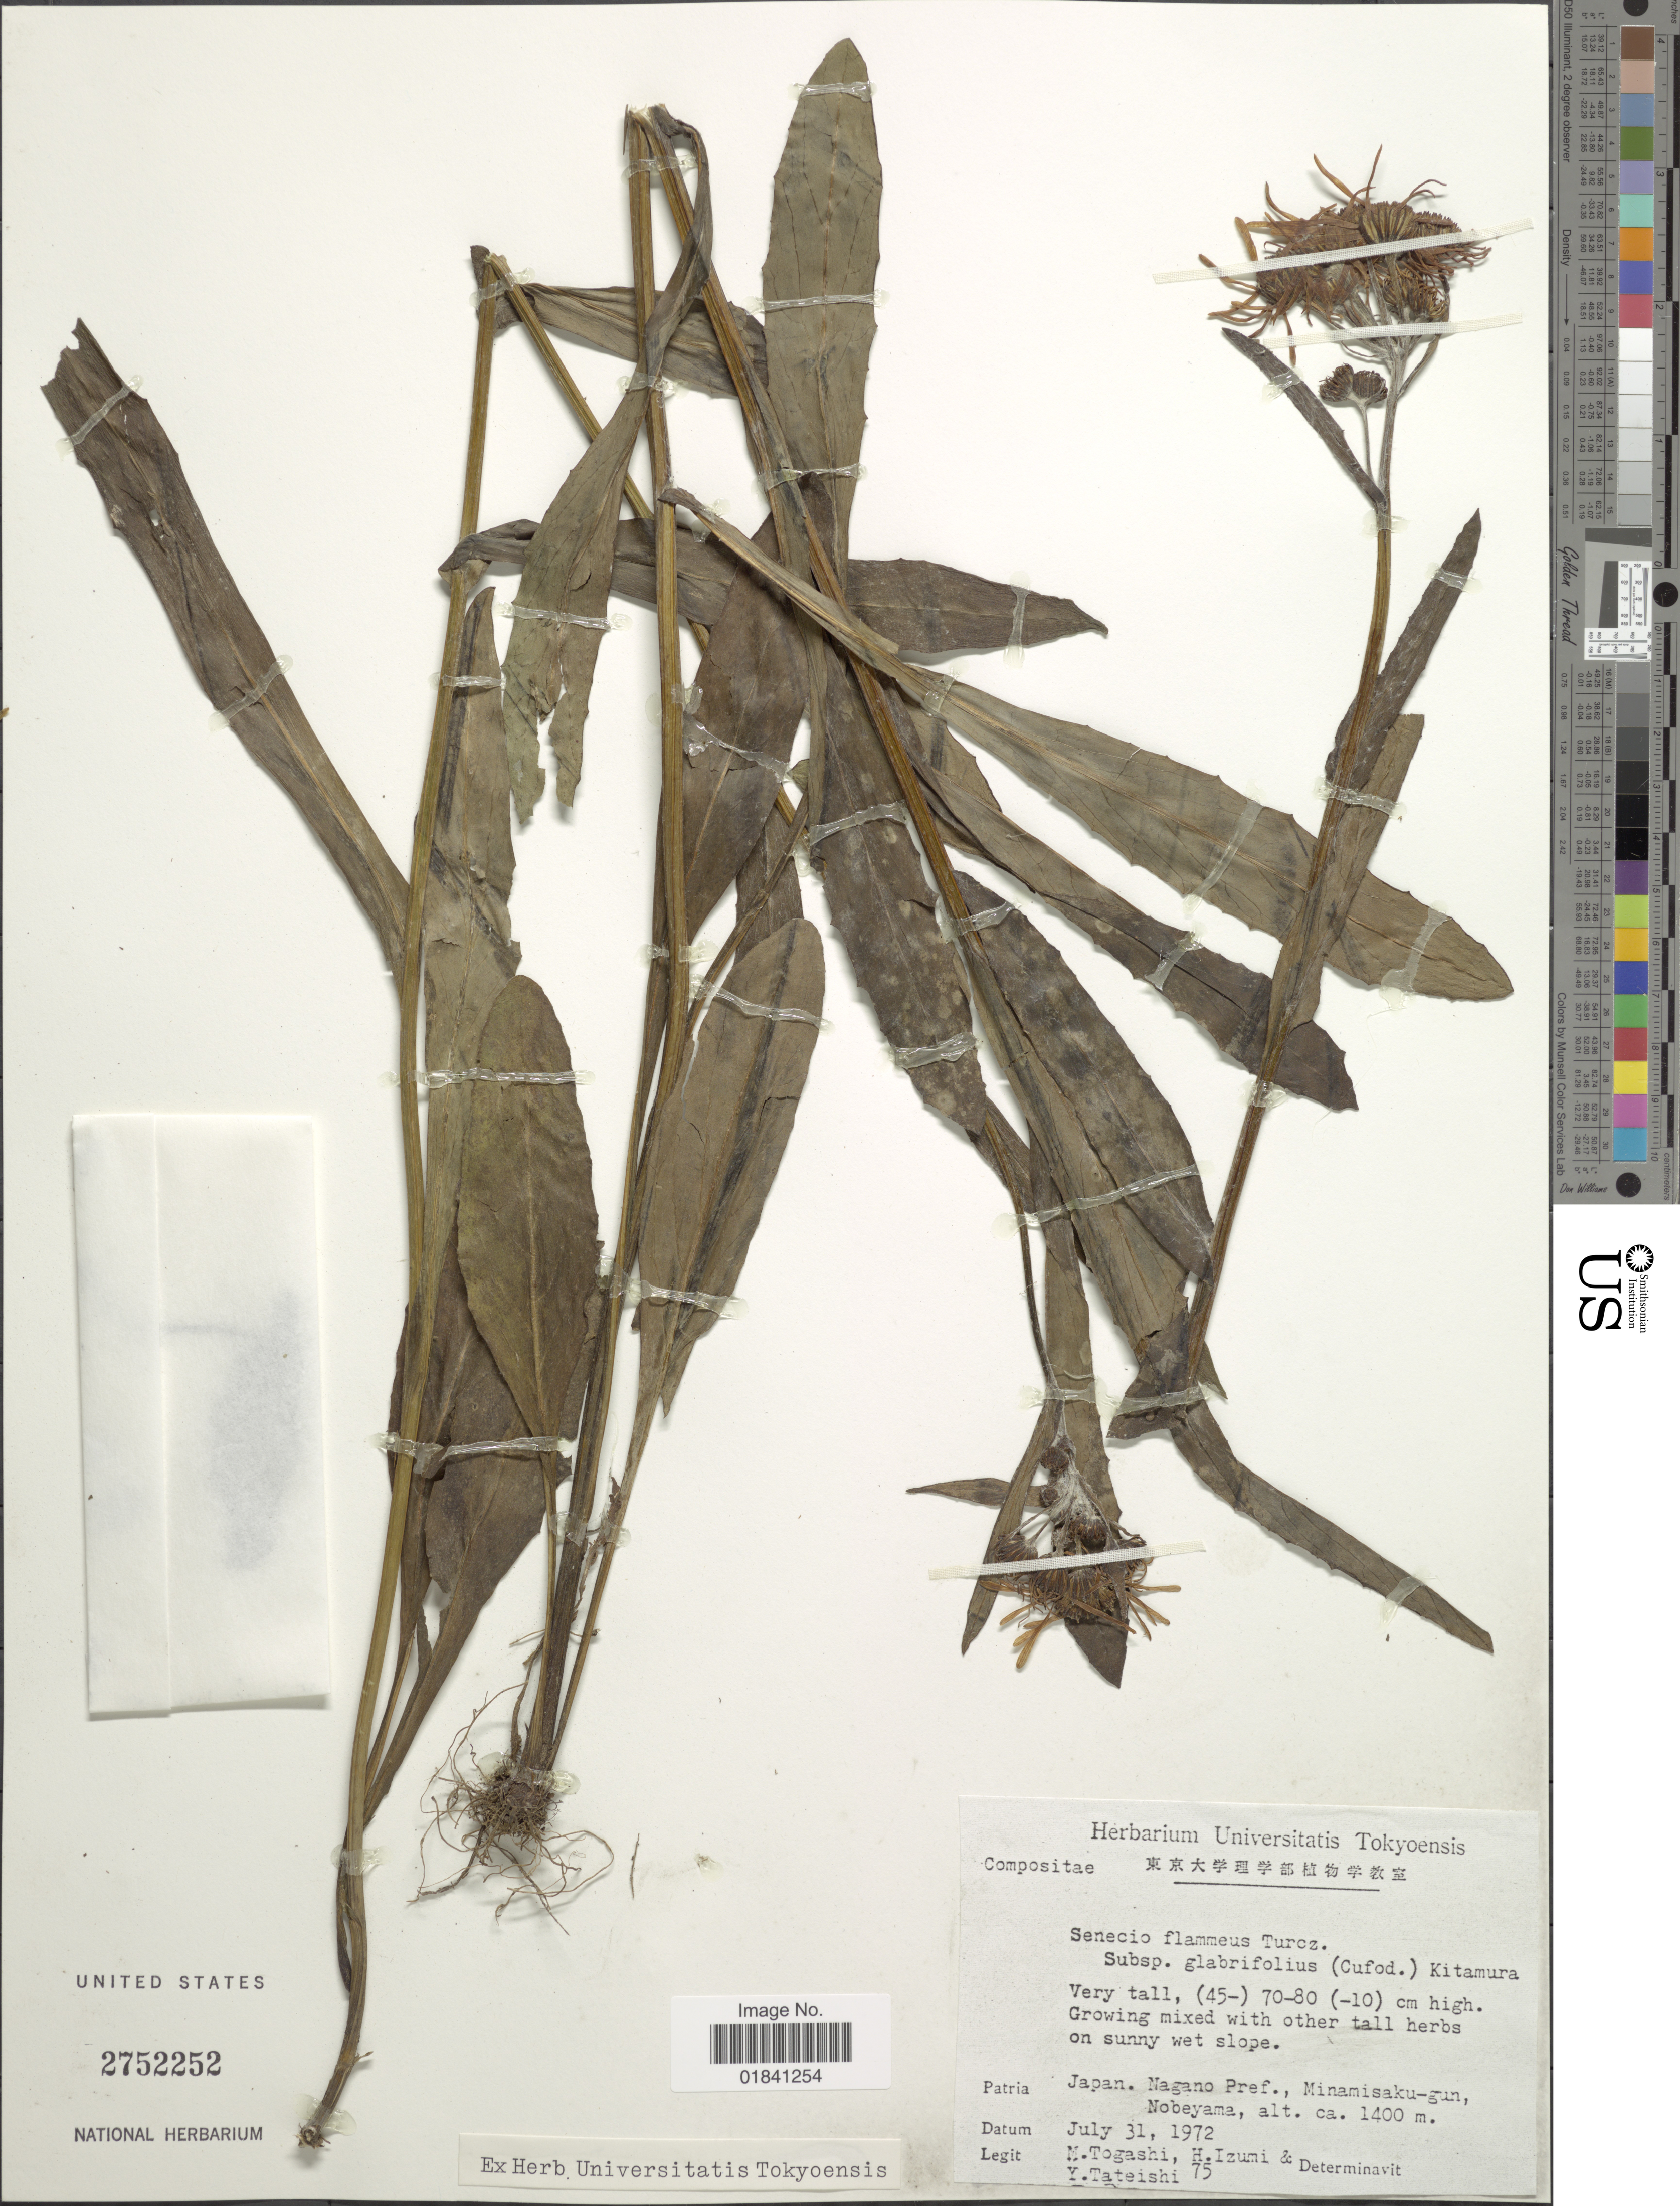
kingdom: Plantae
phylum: Tracheophyta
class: Magnoliopsida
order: Asterales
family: Asteraceae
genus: Senecio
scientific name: Senecio flammeus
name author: Turcz. ex A. DC.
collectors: M. Togashi, H. Izumi & Y. Tateishi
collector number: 75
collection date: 1972-07-31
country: Japan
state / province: Nagano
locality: Minamisaku-gun, Nobeyama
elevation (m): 1400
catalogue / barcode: US 2752252